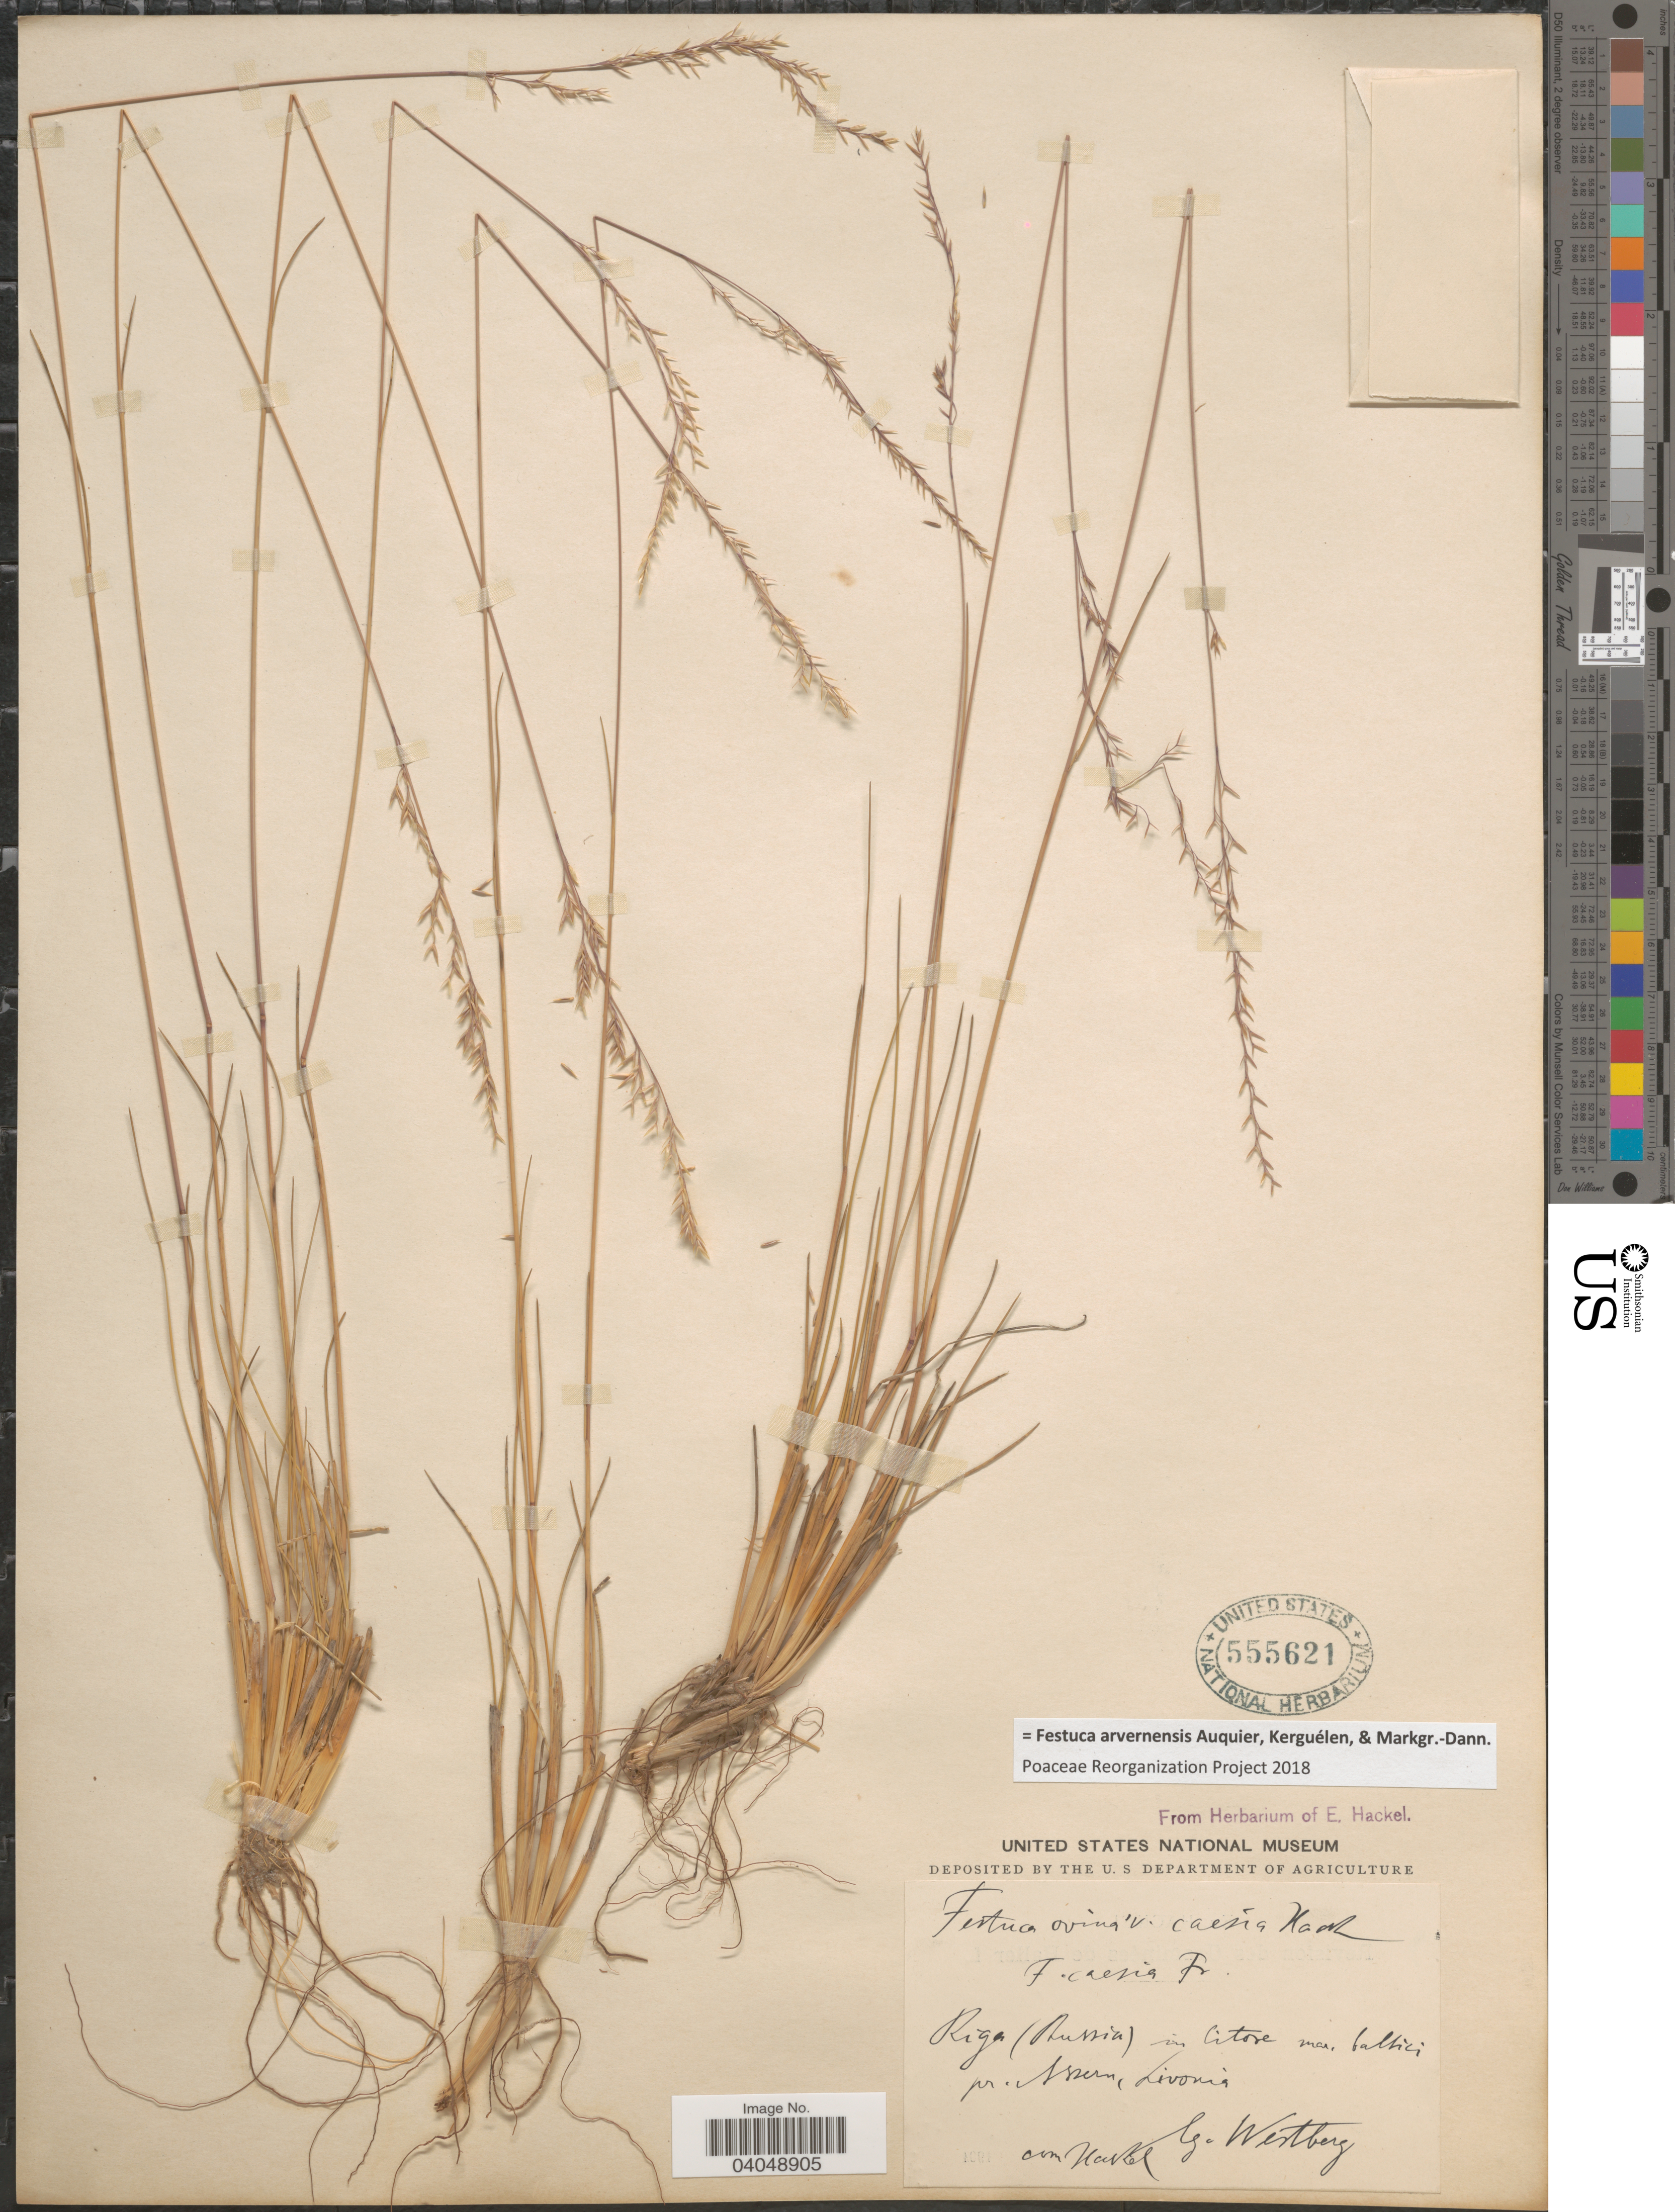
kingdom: Plantae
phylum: Tracheophyta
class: Liliopsida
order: Poales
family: Poaceae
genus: Festuca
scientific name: Festuca arvernensis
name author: Auquier et al.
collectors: Westberg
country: Latvia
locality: Riga (Russia) in litore mar Gallici pr. Assern, Livornia.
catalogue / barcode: US 555621